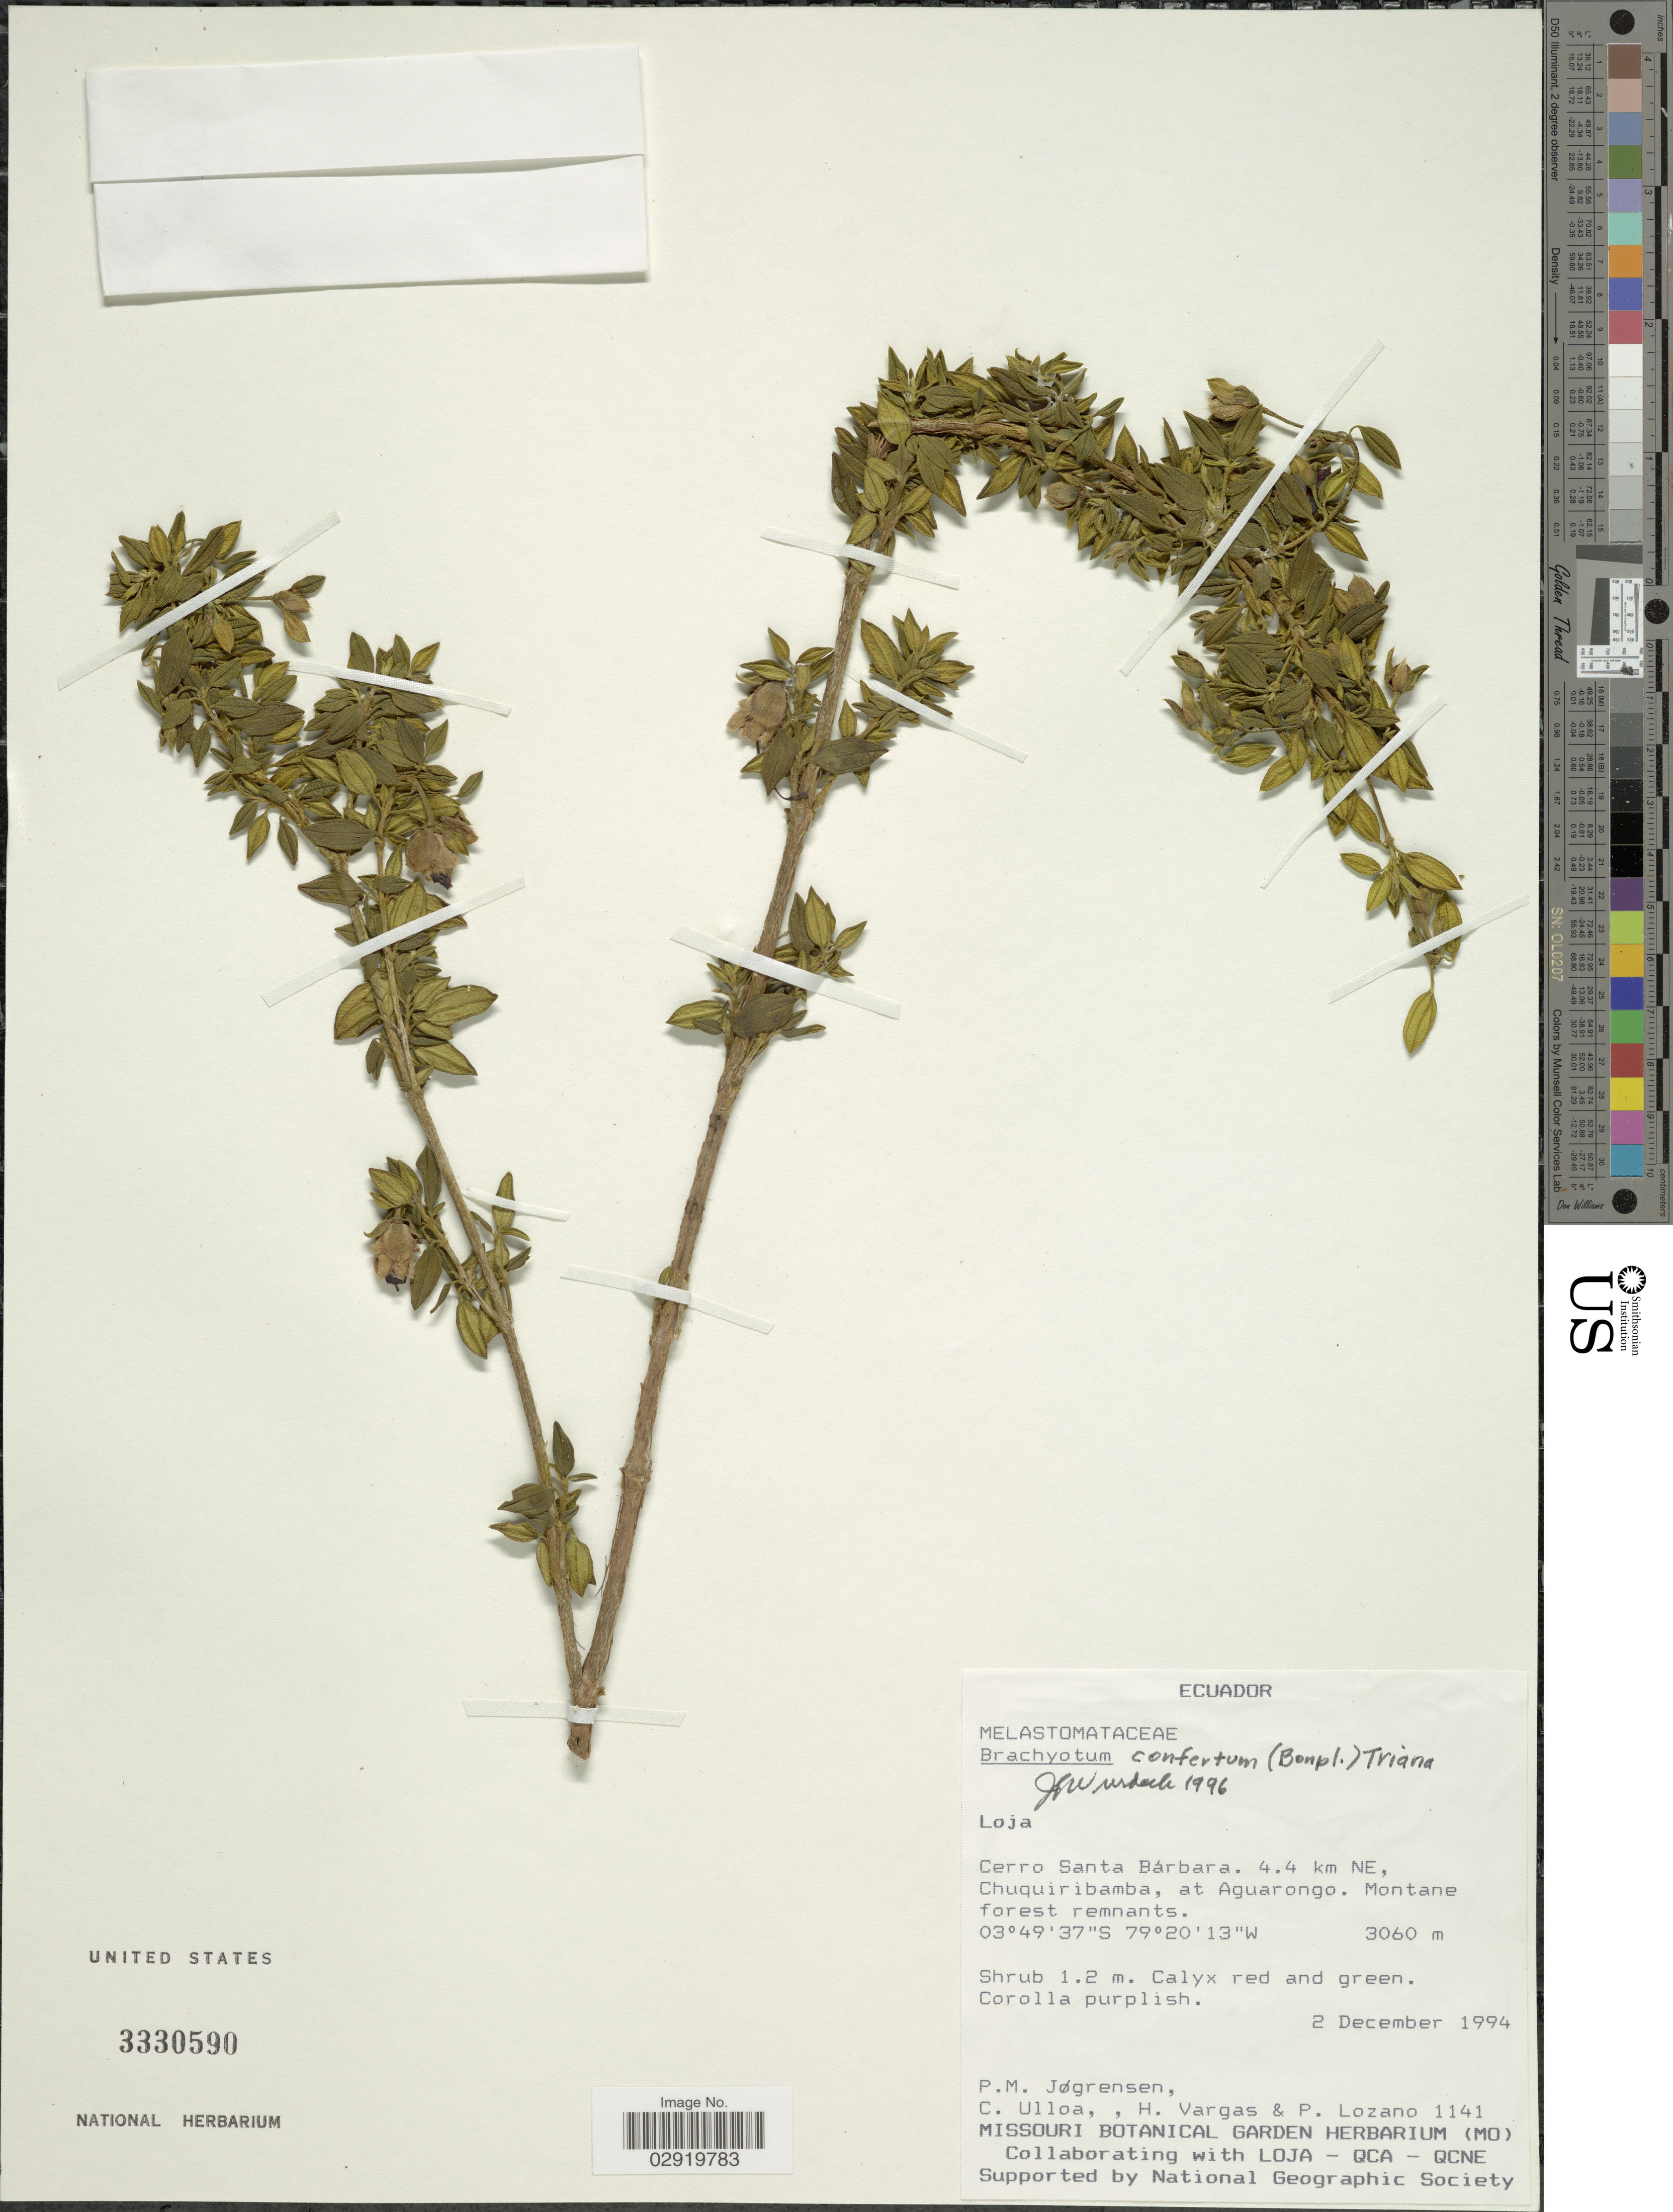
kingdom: Plantae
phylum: Tracheophyta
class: Magnoliopsida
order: Myrtales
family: Melastomataceae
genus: Brachyotum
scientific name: Brachyotum confertum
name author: (Bonpl.) Triana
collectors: P. Jørgensen, C. Ulloa, H. Vargas & P. Lozano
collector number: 1141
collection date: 1994-12-02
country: Ecuador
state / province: Loja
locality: Cerro Santa Bárbara. 4.4 km NE, Chuquiribamba, at Aguarongo.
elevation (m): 3060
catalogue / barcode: US 3330590